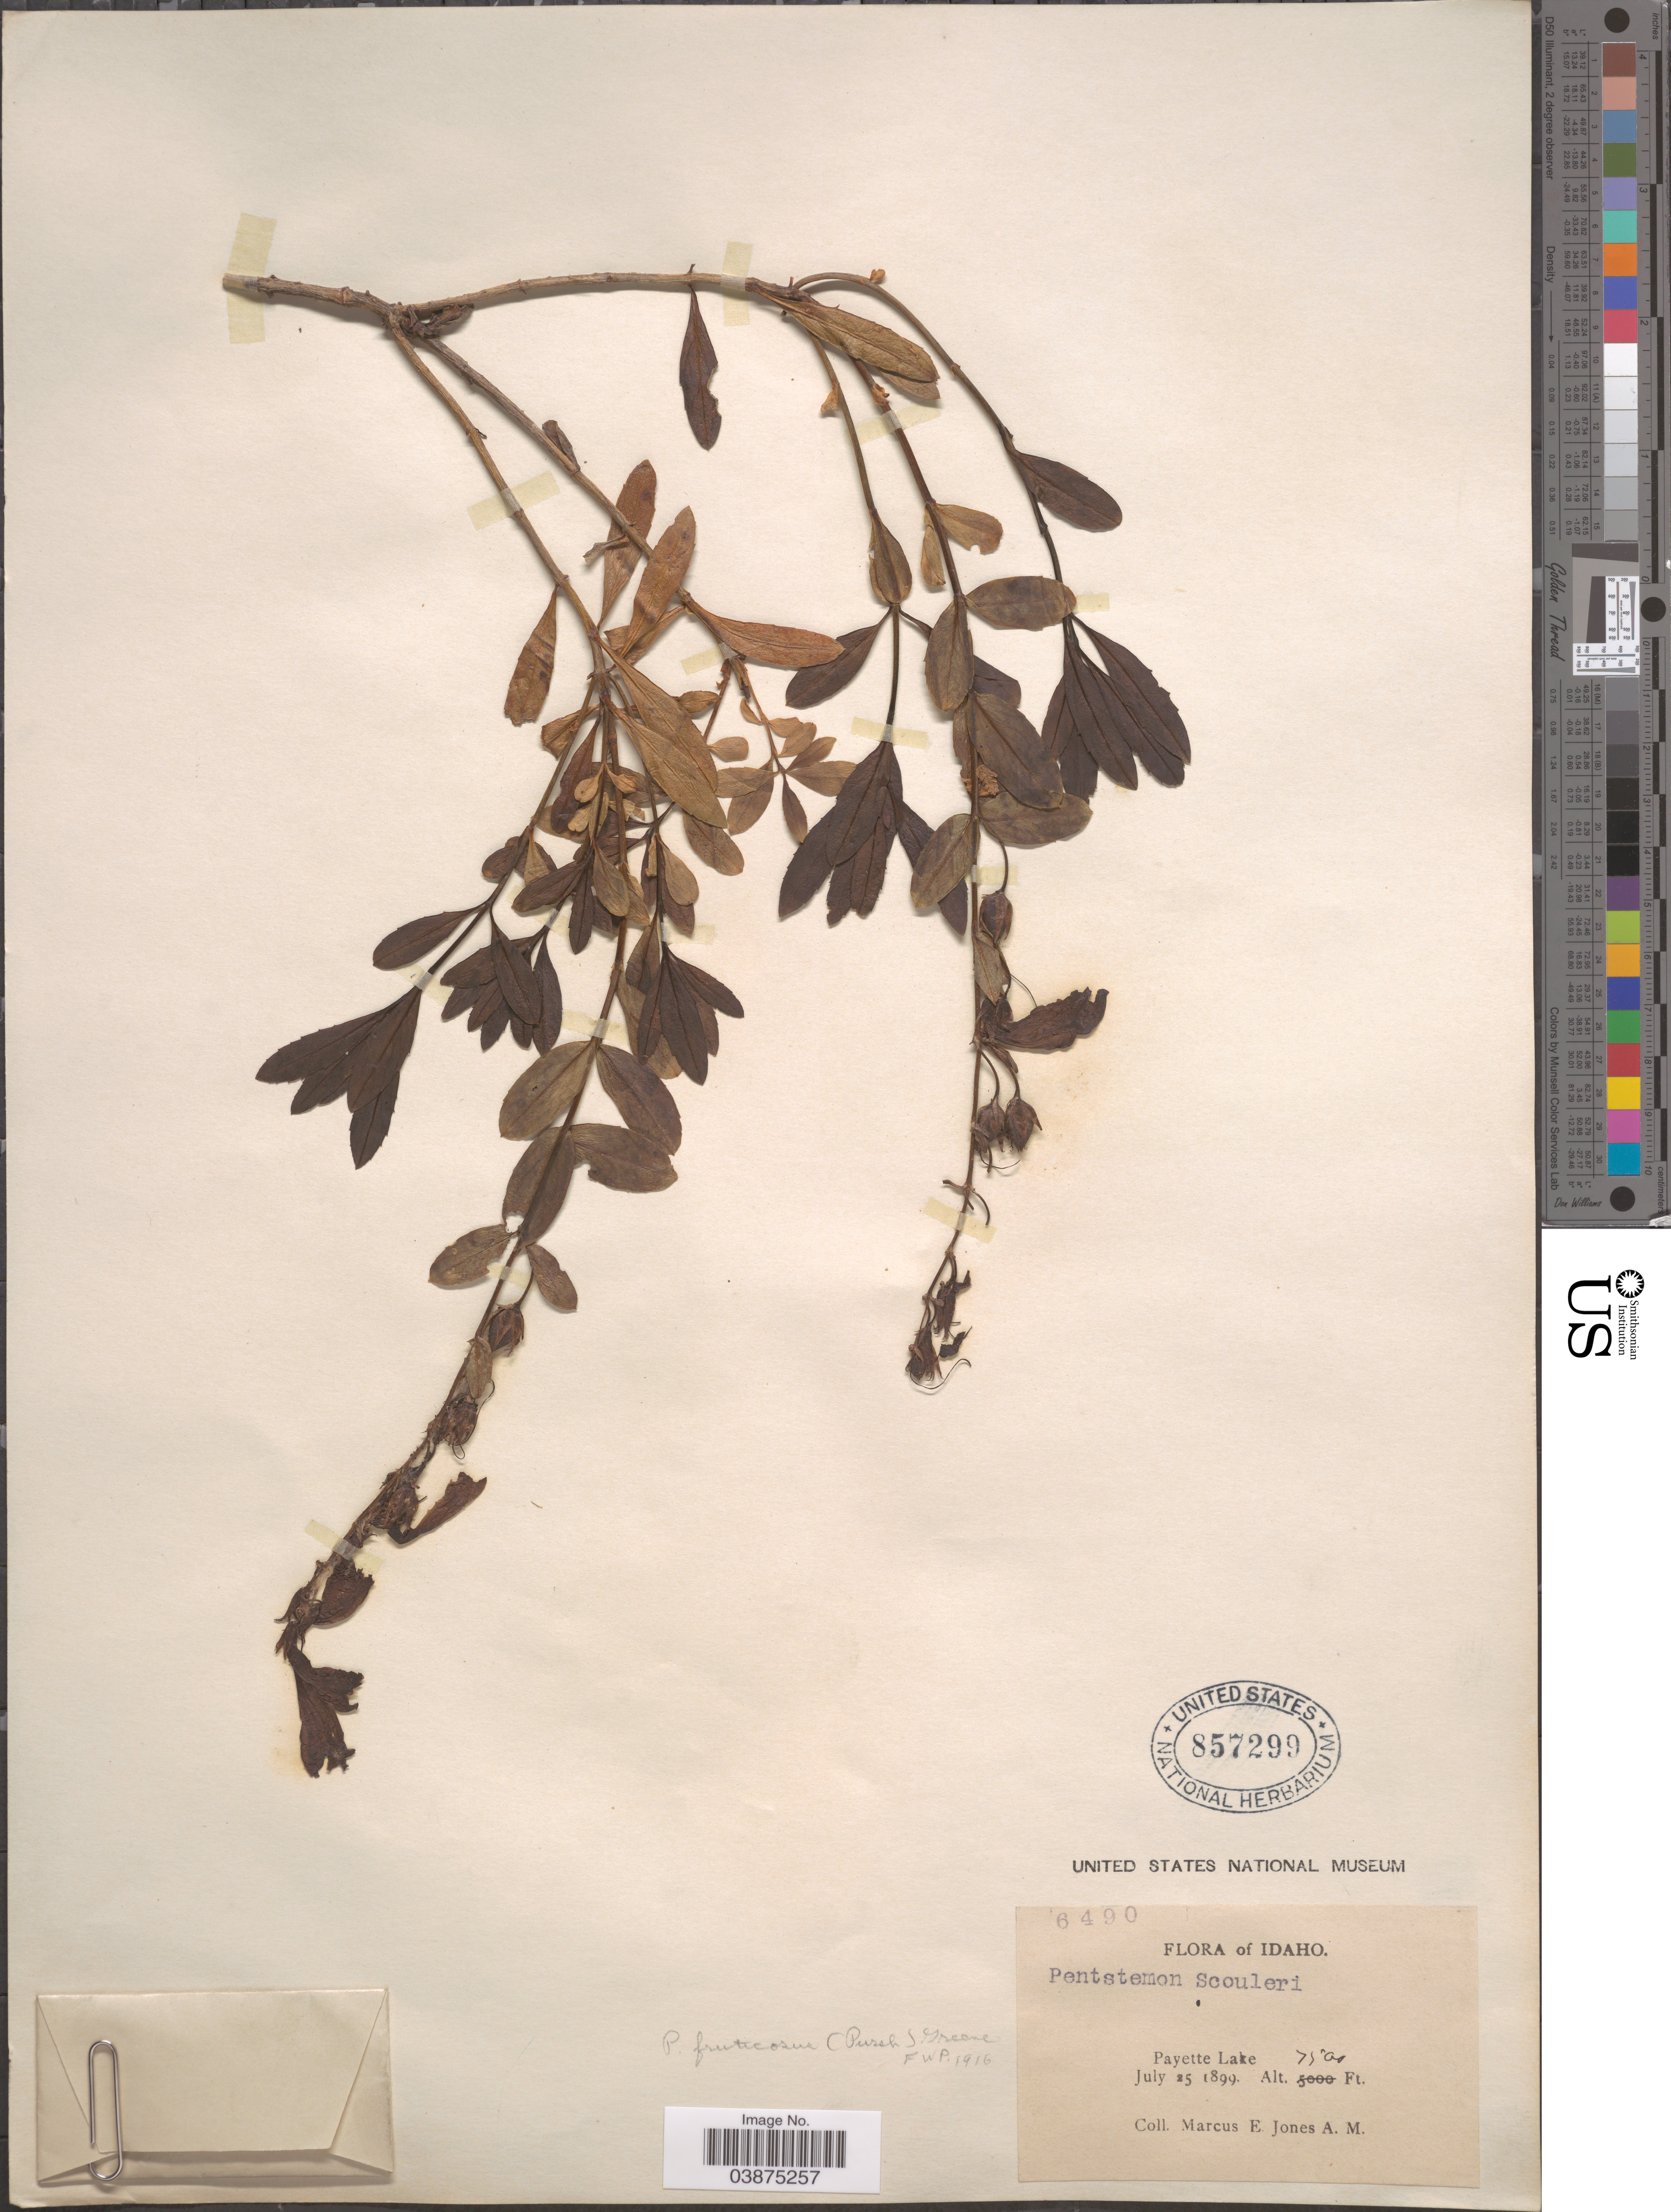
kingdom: Plantae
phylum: Tracheophyta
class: Magnoliopsida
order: Lamiales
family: Plantaginaceae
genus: Penstemon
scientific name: Penstemon fruticosus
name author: (Pursh) Greene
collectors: M. E. Jones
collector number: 6490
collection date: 1899-07-25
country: United States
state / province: Idaho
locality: Payette Lake.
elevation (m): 2286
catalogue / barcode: US 857299